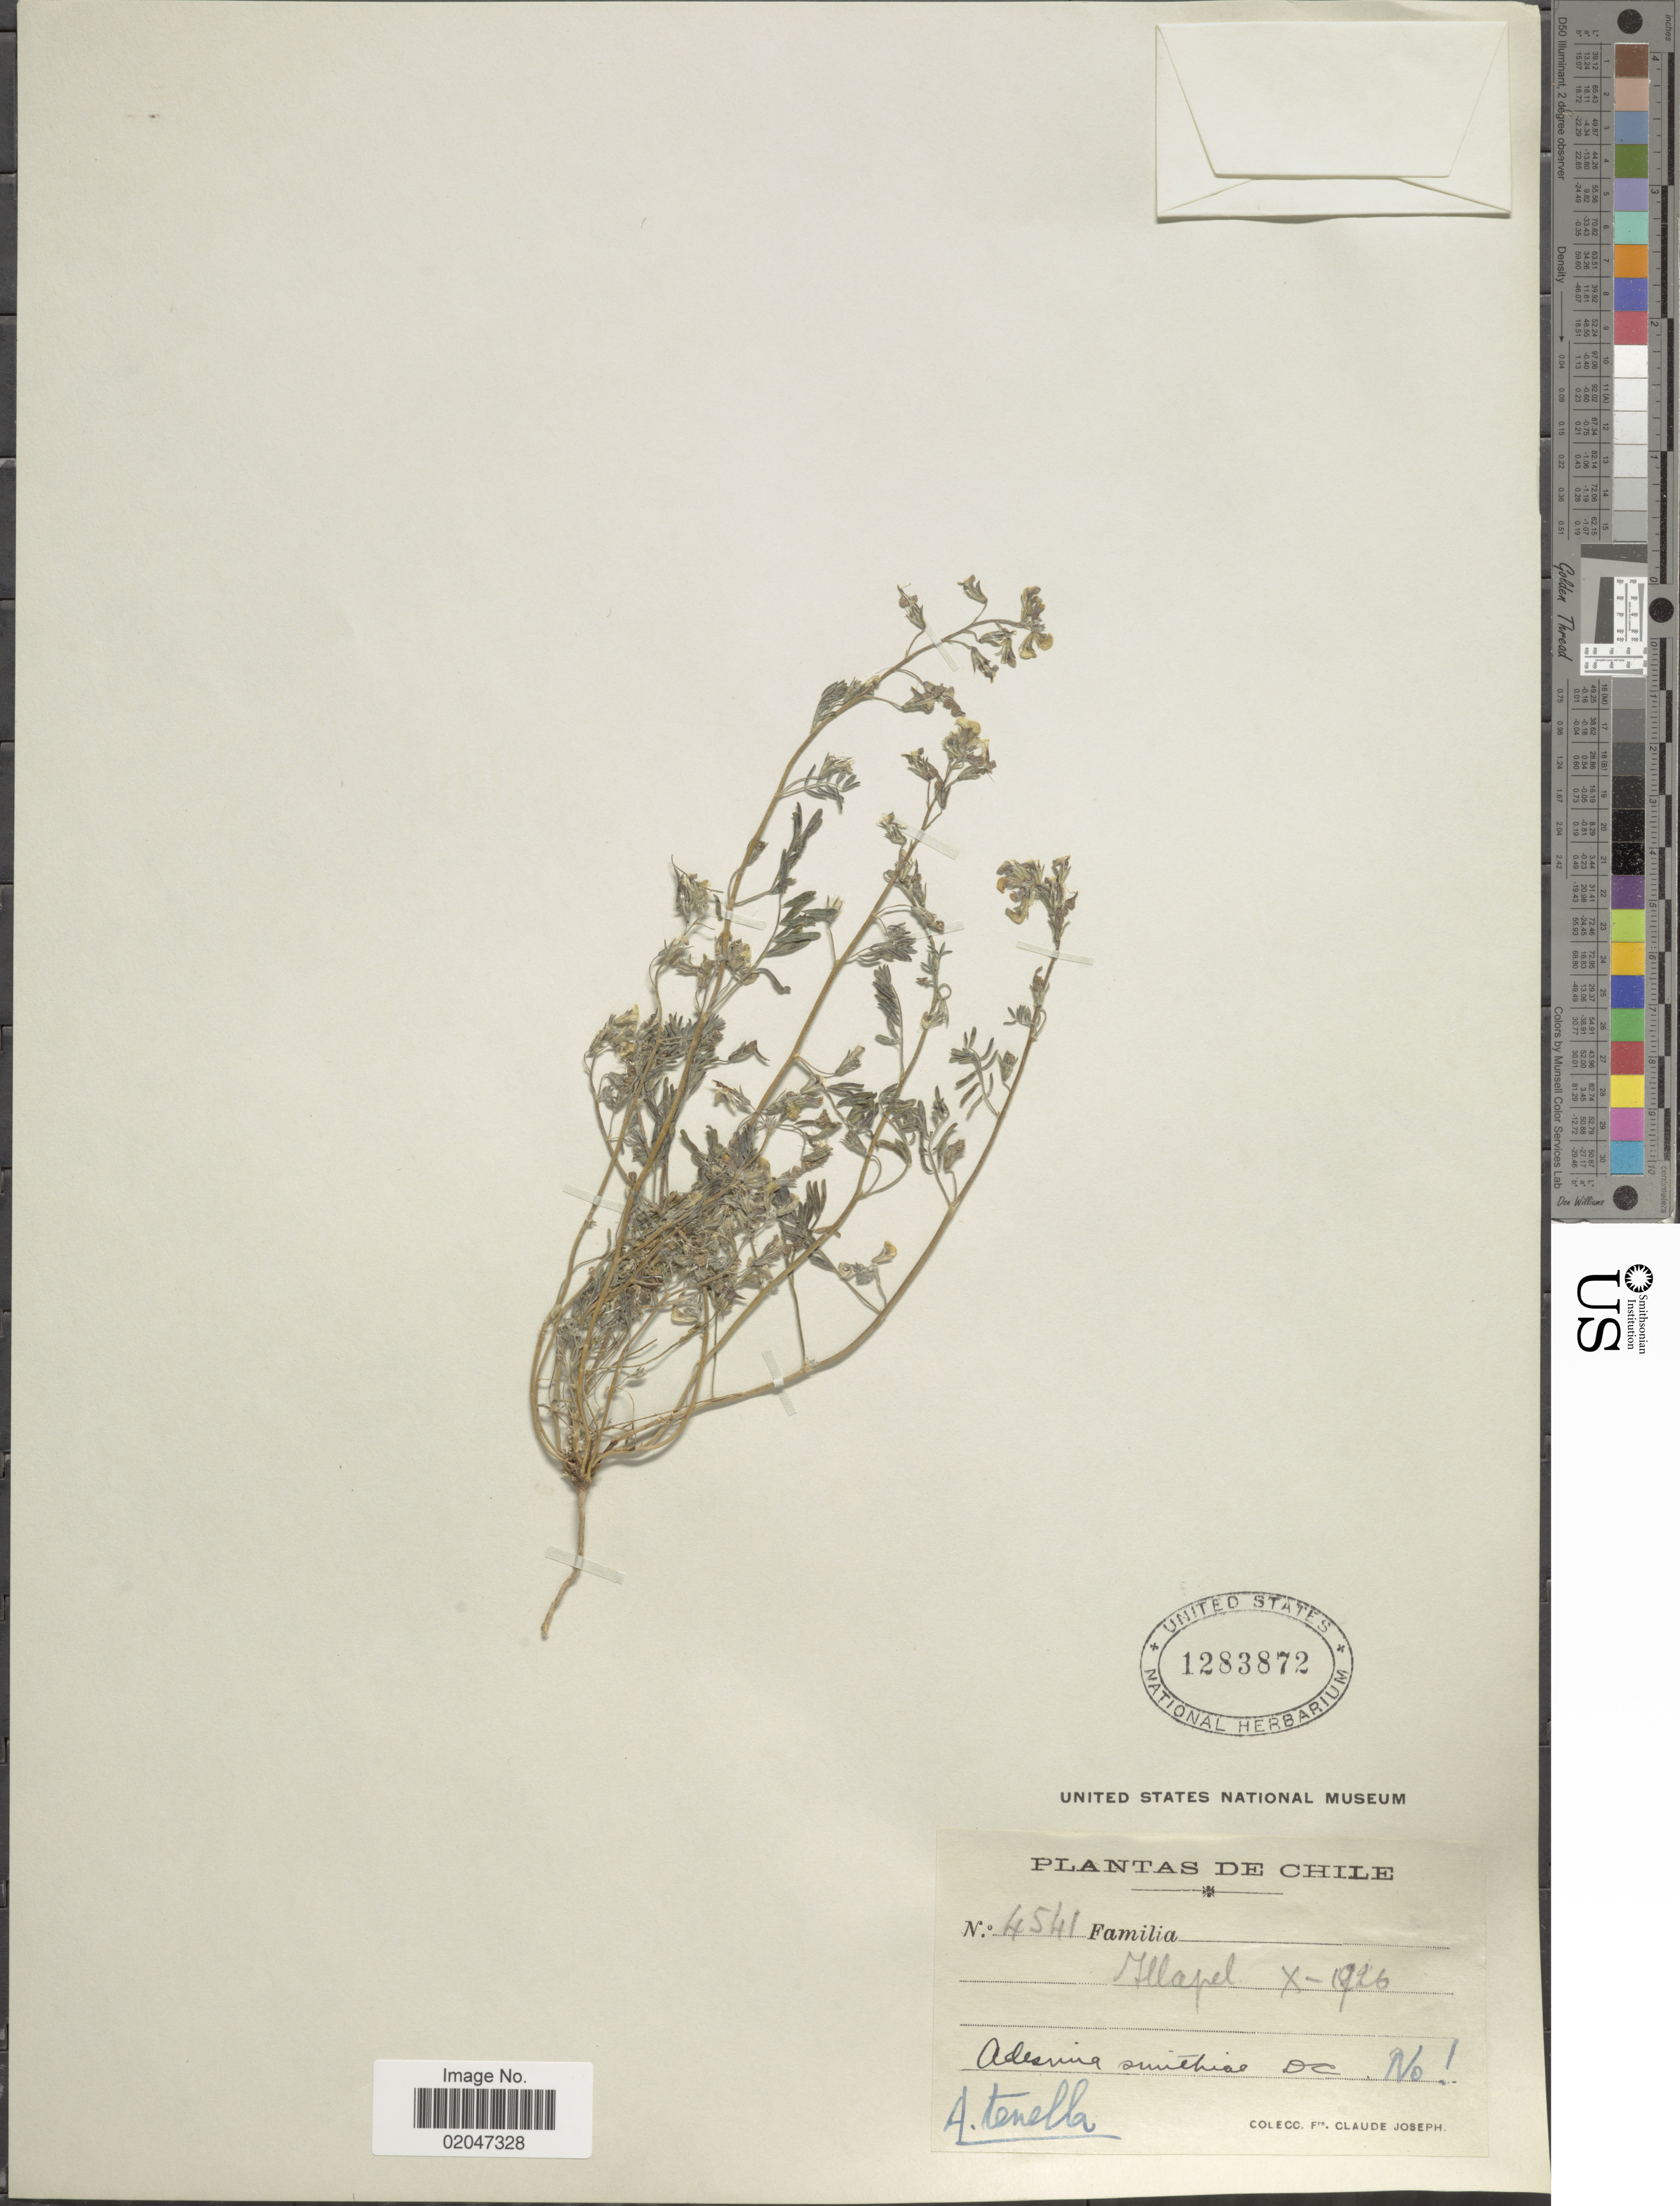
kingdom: Plantae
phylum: Tracheophyta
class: Magnoliopsida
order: Fabales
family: Fabaceae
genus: Adesmia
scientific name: Adesmia tenella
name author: Hook. & Arn.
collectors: Bro. Claude-Joseph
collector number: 4541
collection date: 1926-10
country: Chile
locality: Illapel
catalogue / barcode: US 1283872